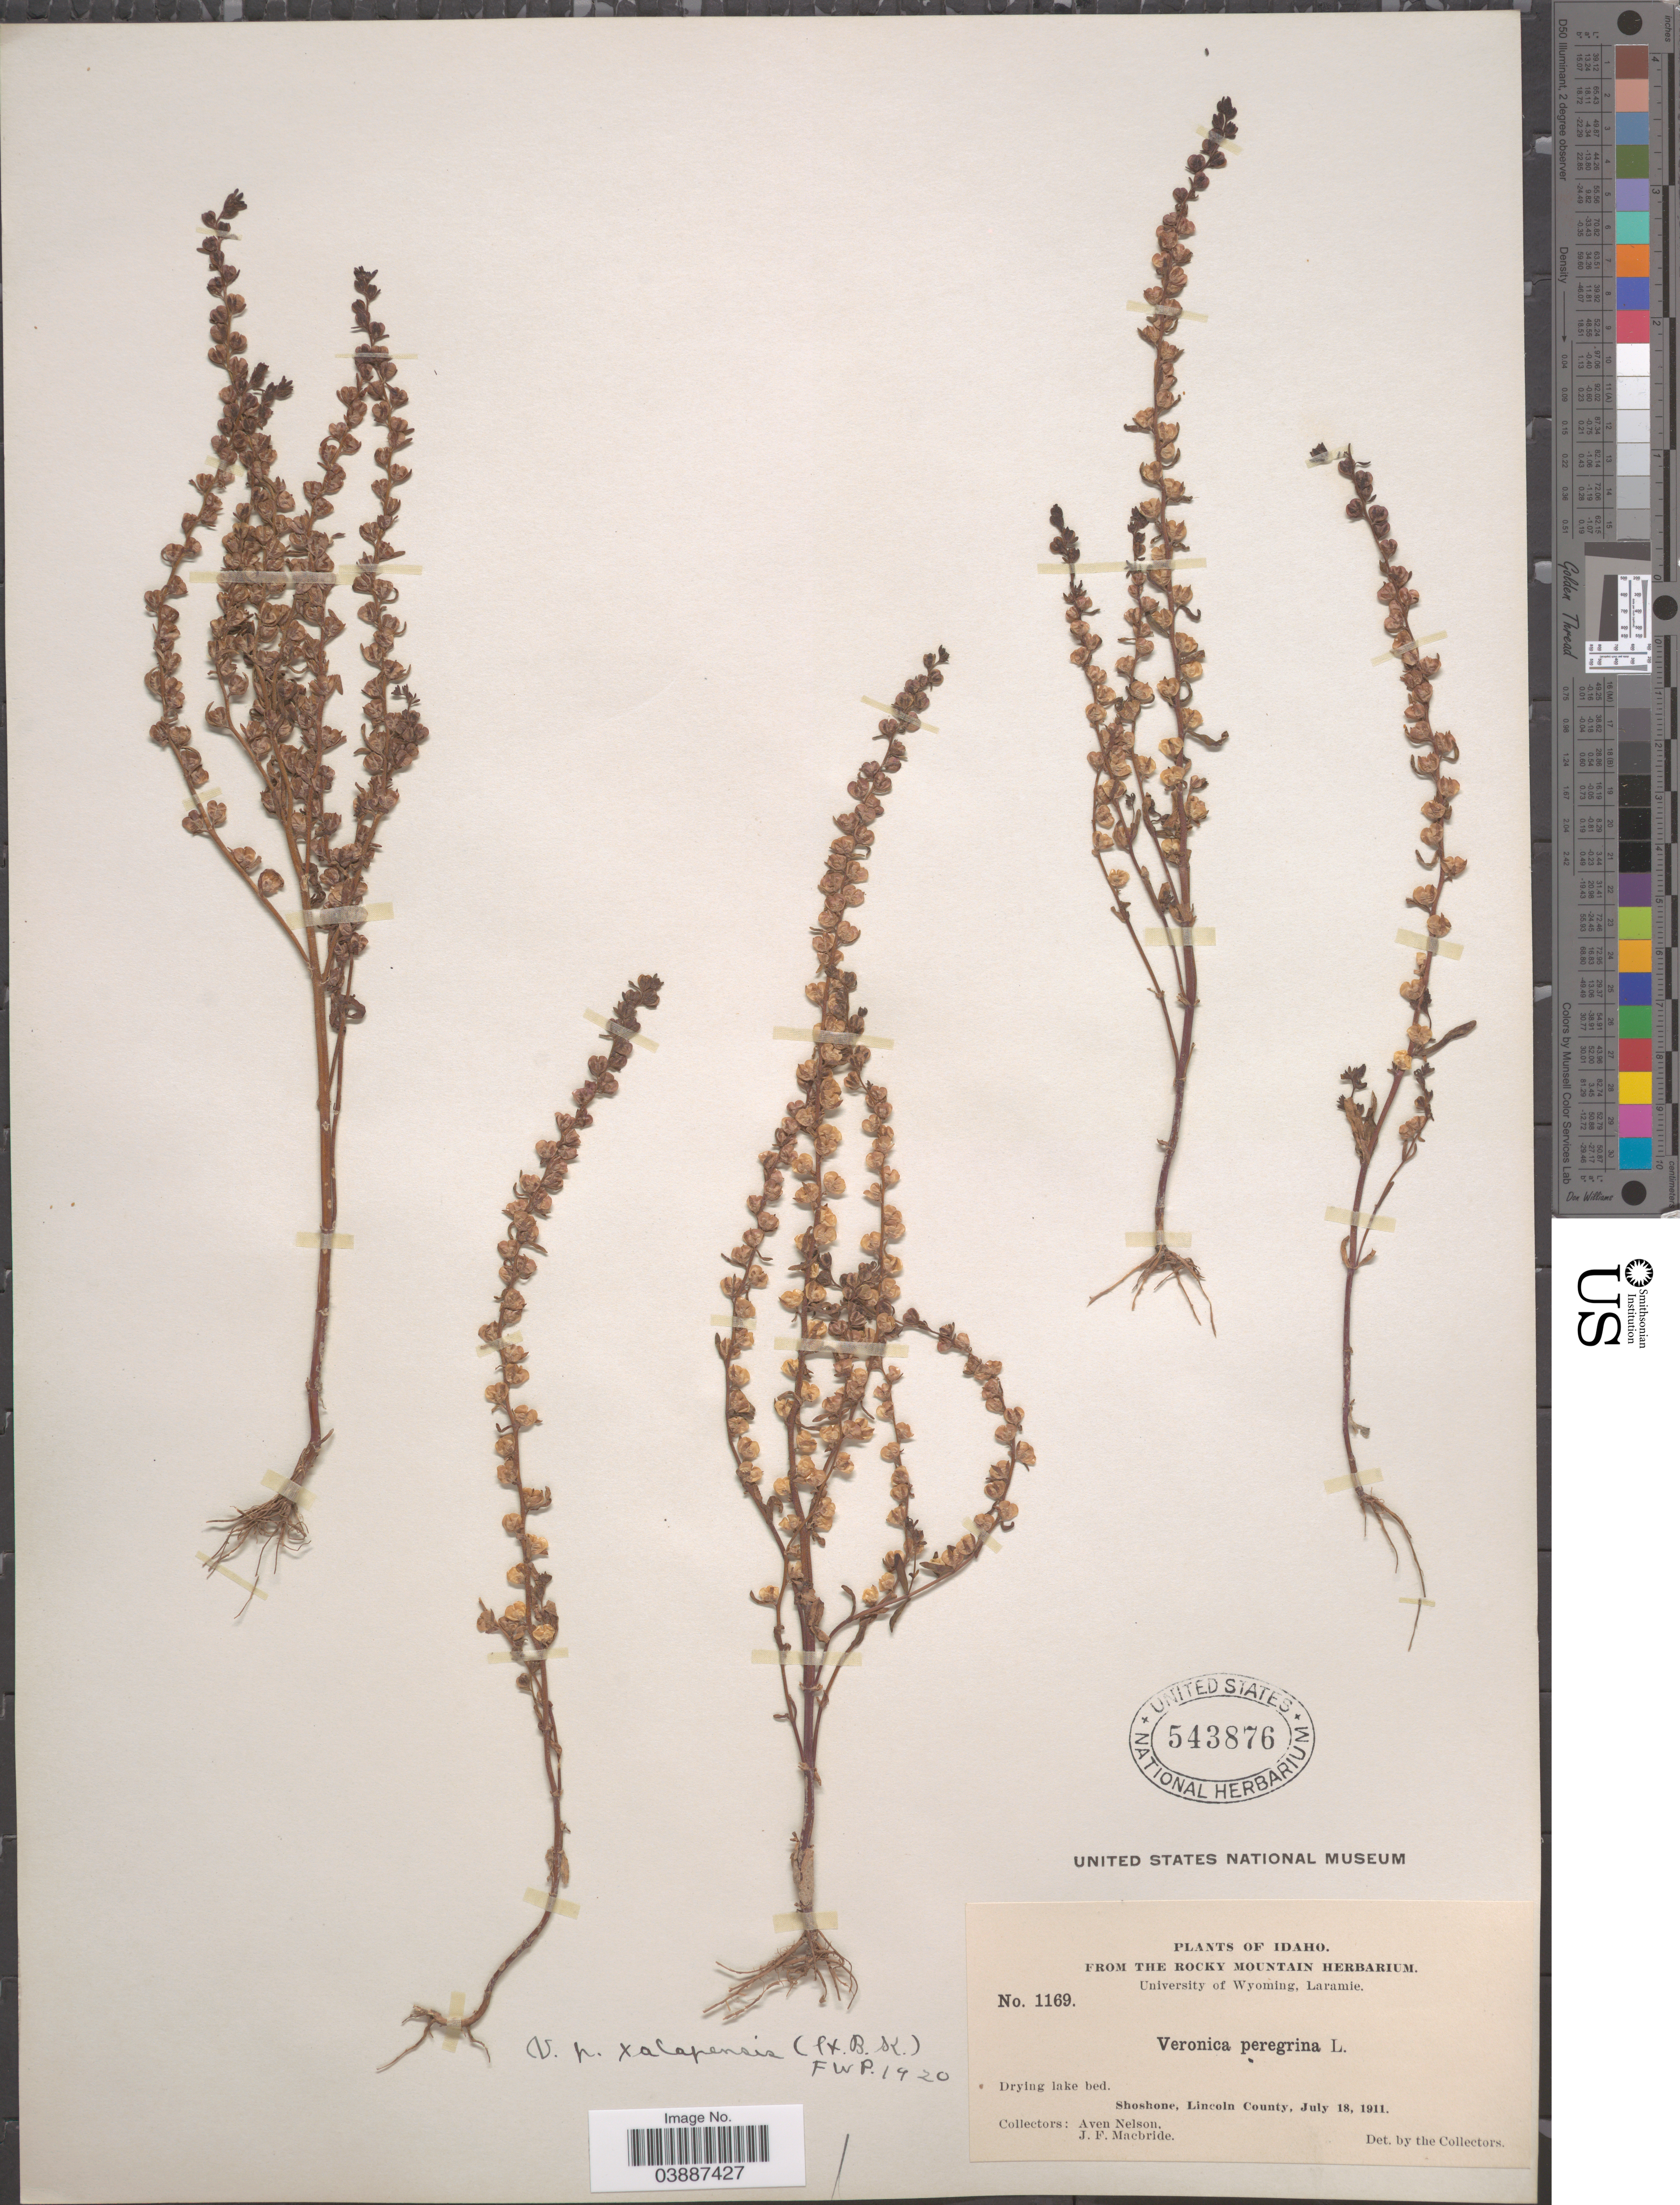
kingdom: Plantae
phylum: Tracheophyta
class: Magnoliopsida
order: Lamiales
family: Plantaginaceae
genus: Veronica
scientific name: Veronica peregrina var. xalapensis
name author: Kunth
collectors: A. Nelson & J. F. Macbride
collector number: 1169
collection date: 1911-07-18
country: United States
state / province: Idaho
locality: Shoshone, Lincoln County.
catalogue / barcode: US 543876